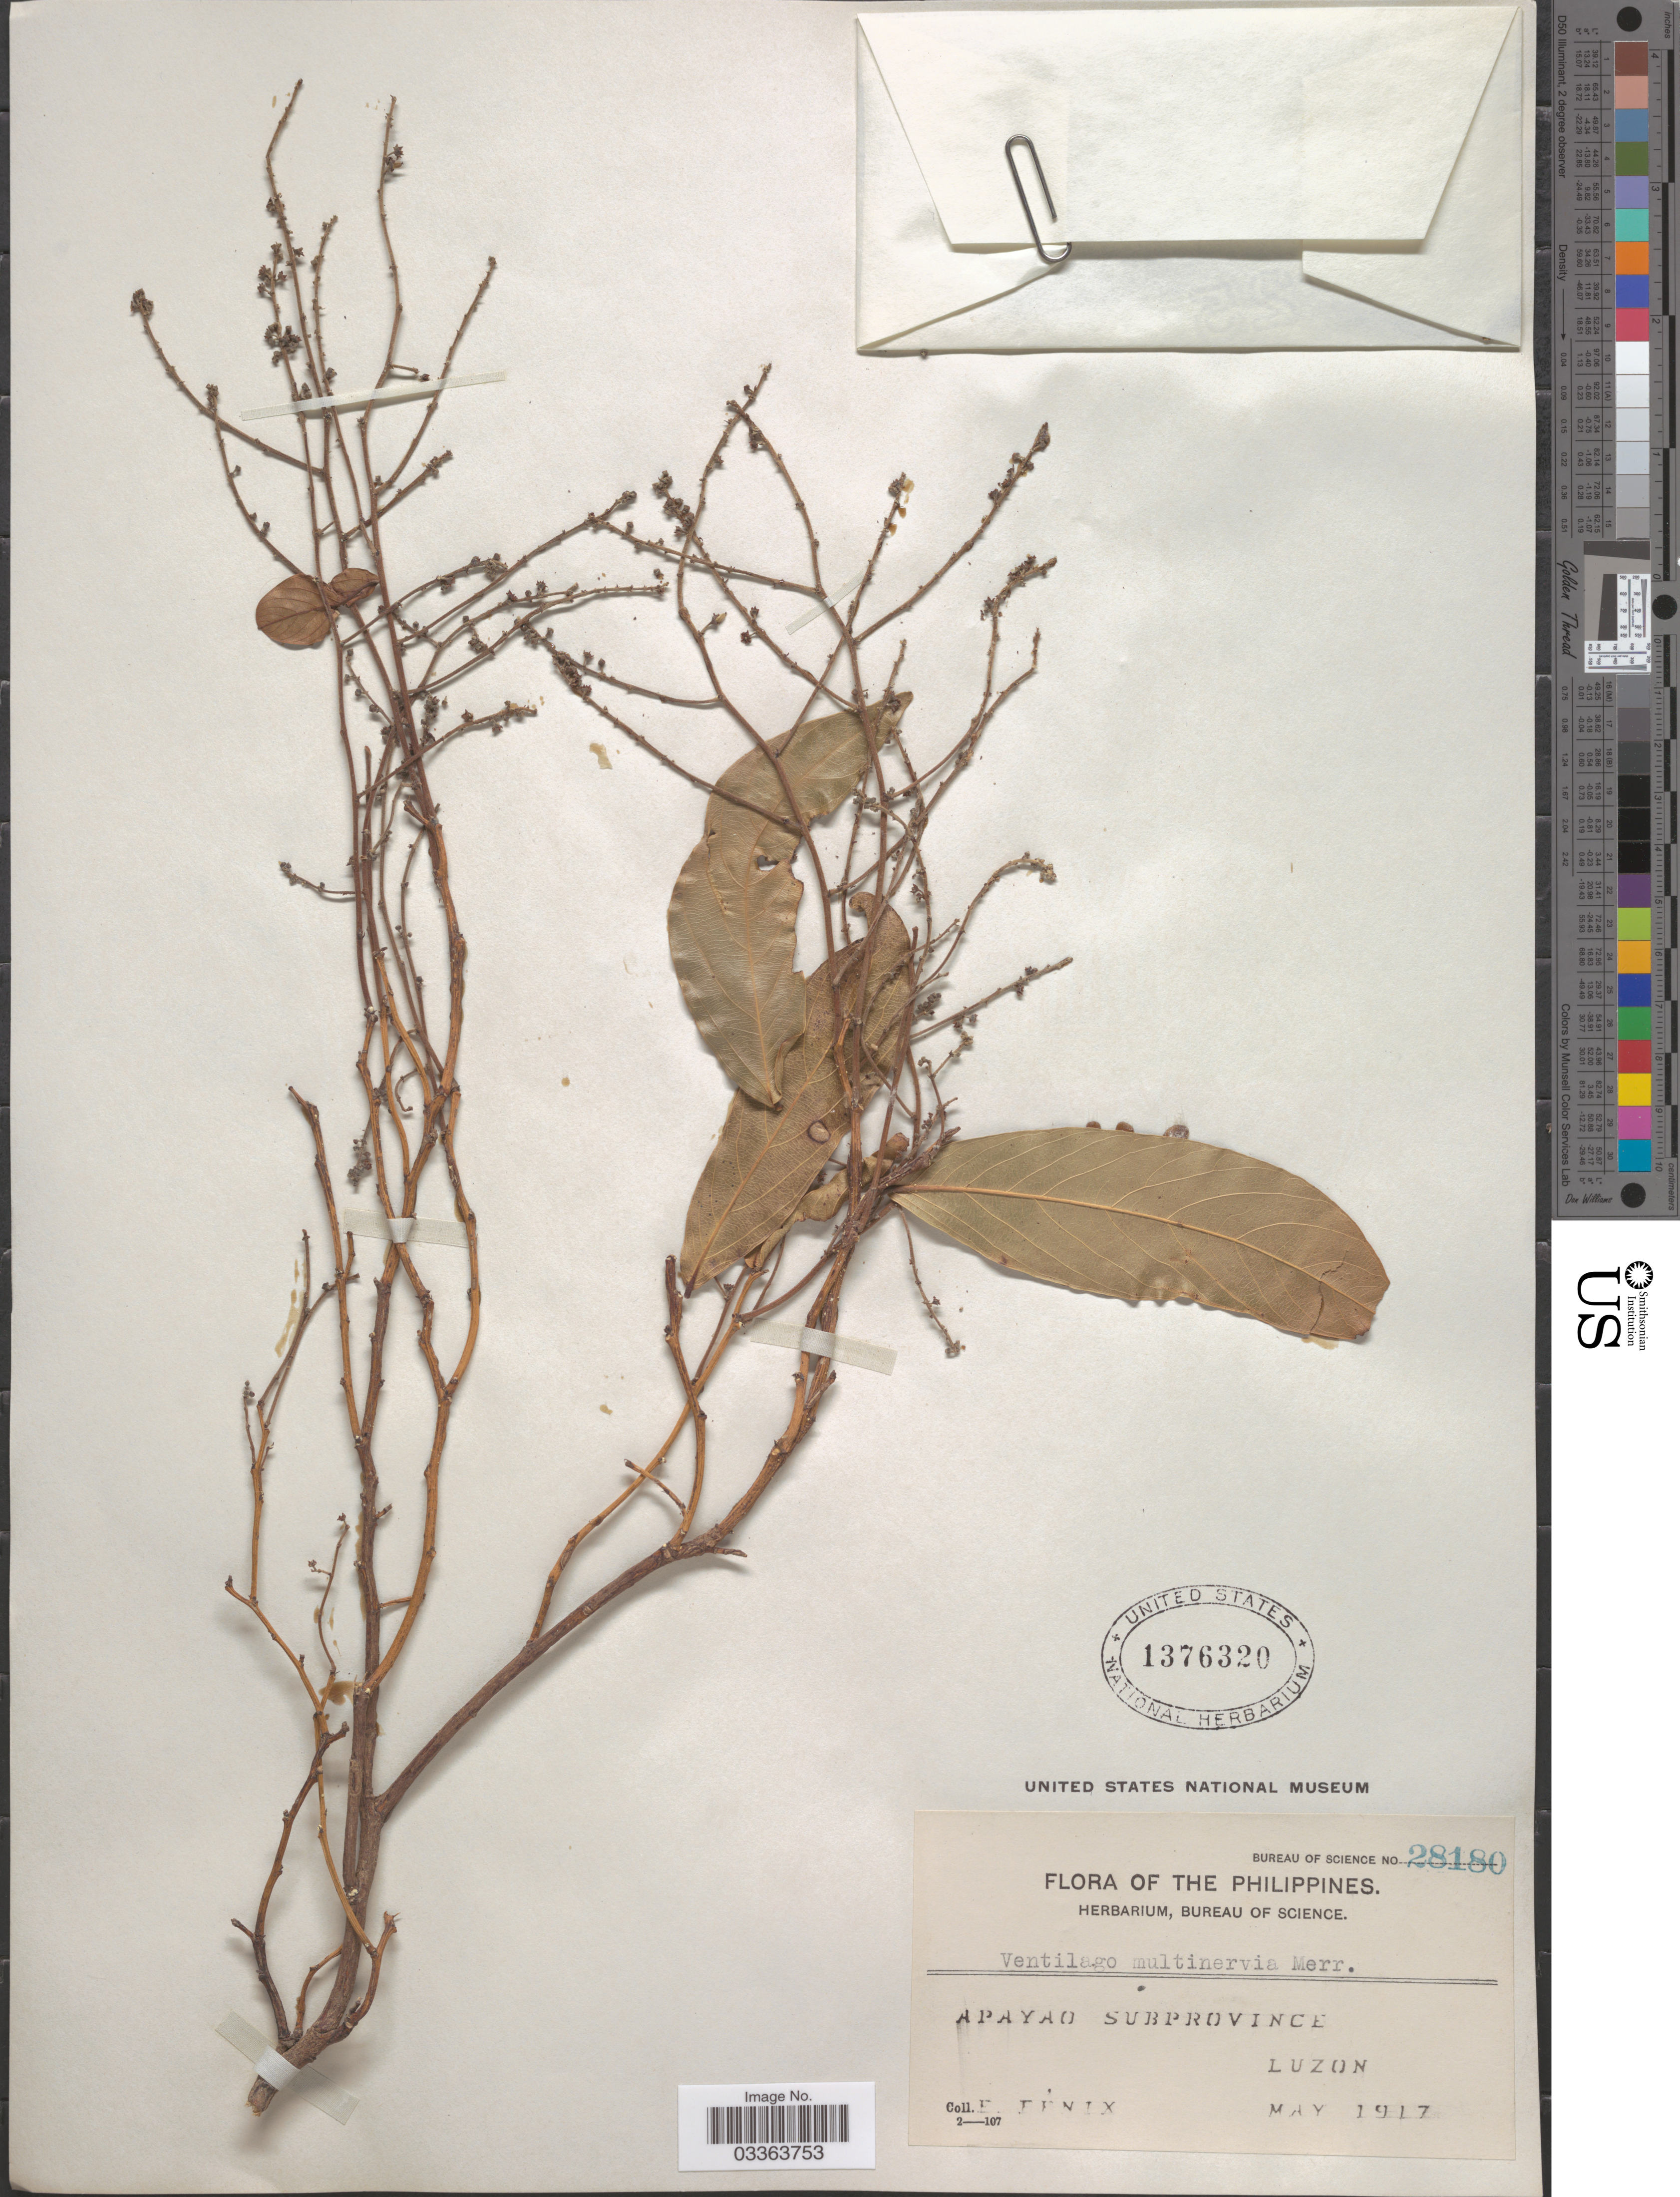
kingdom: Plantae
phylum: Tracheophyta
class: Magnoliopsida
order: Rosales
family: Rhamnaceae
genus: Ventilago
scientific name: Ventilago multinervia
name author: Merr.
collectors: E. Fénix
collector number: Bureau of Science 28180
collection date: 1917-05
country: Philippines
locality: Apayao Subprovince. Luzon.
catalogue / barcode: US 1376320